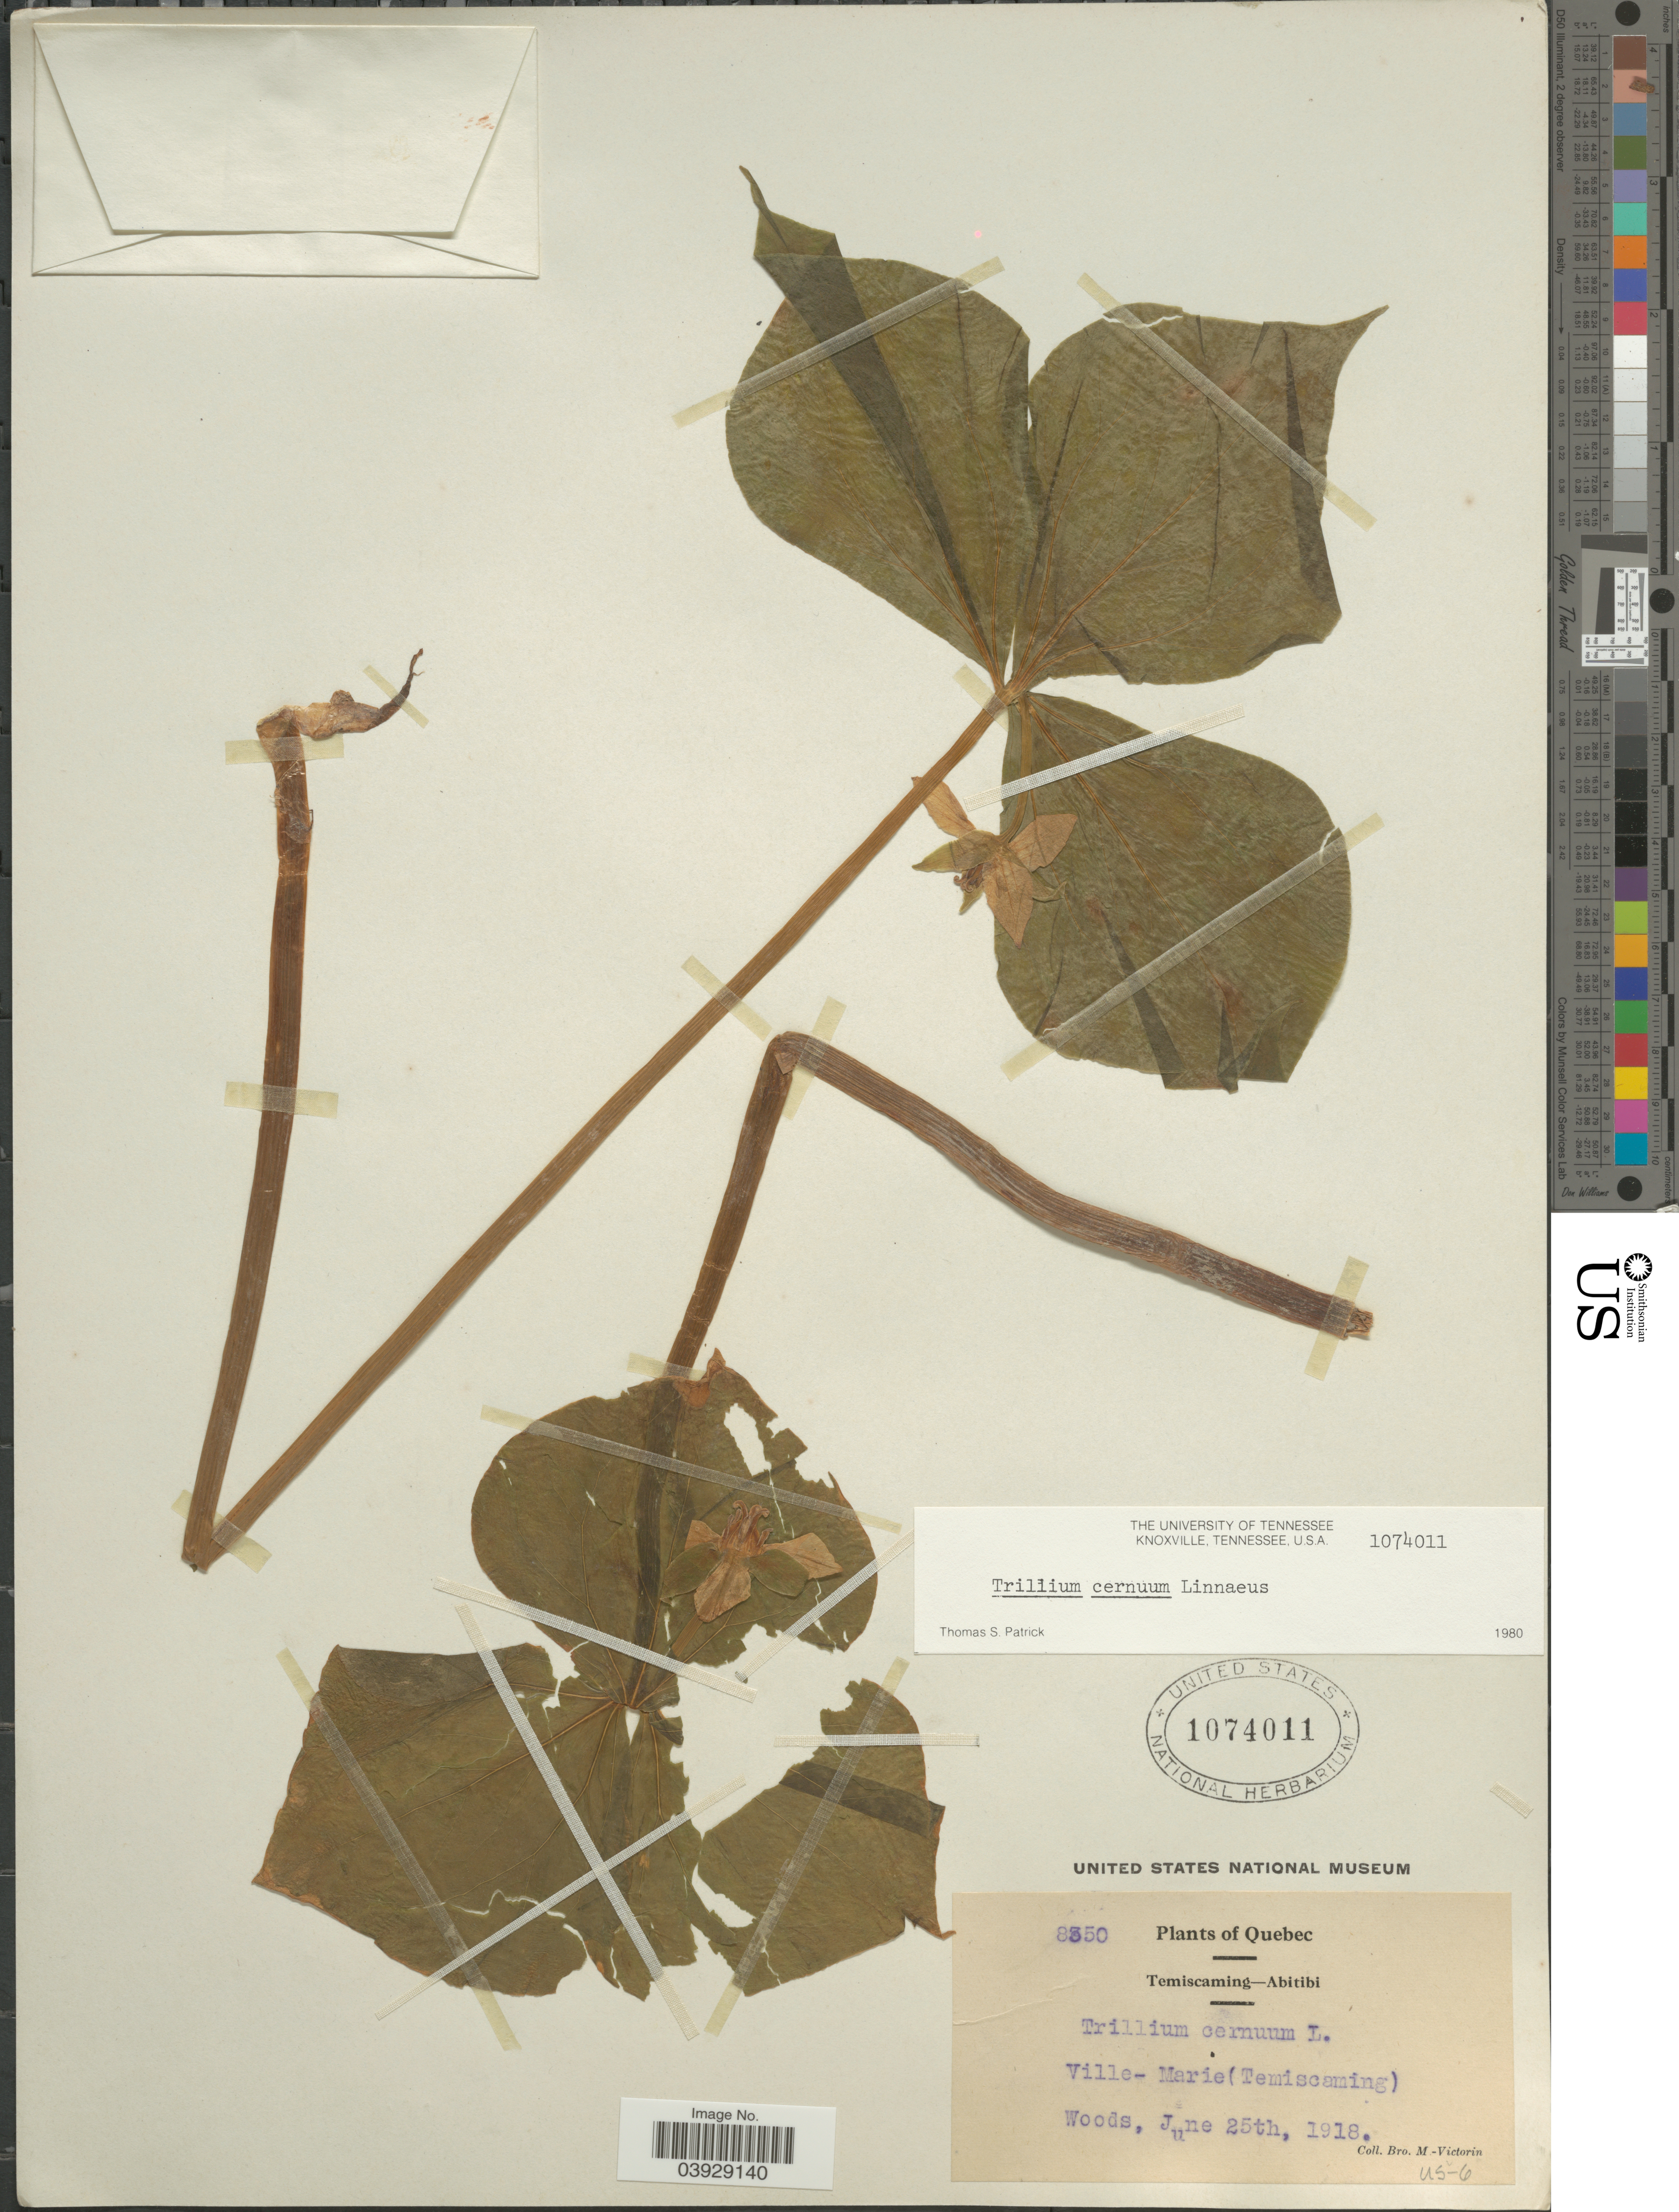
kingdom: Plantae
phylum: Tracheophyta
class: Liliopsida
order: Liliales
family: Melanthiaceae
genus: Trillium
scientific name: Trillium cernuum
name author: L.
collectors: Fr. Marie-Victorin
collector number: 8350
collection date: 1918-06-25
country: Canada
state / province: Quebec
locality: Temiscaming-Abitibi. Ville- Marie (Temiscaming).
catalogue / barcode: US 1074011